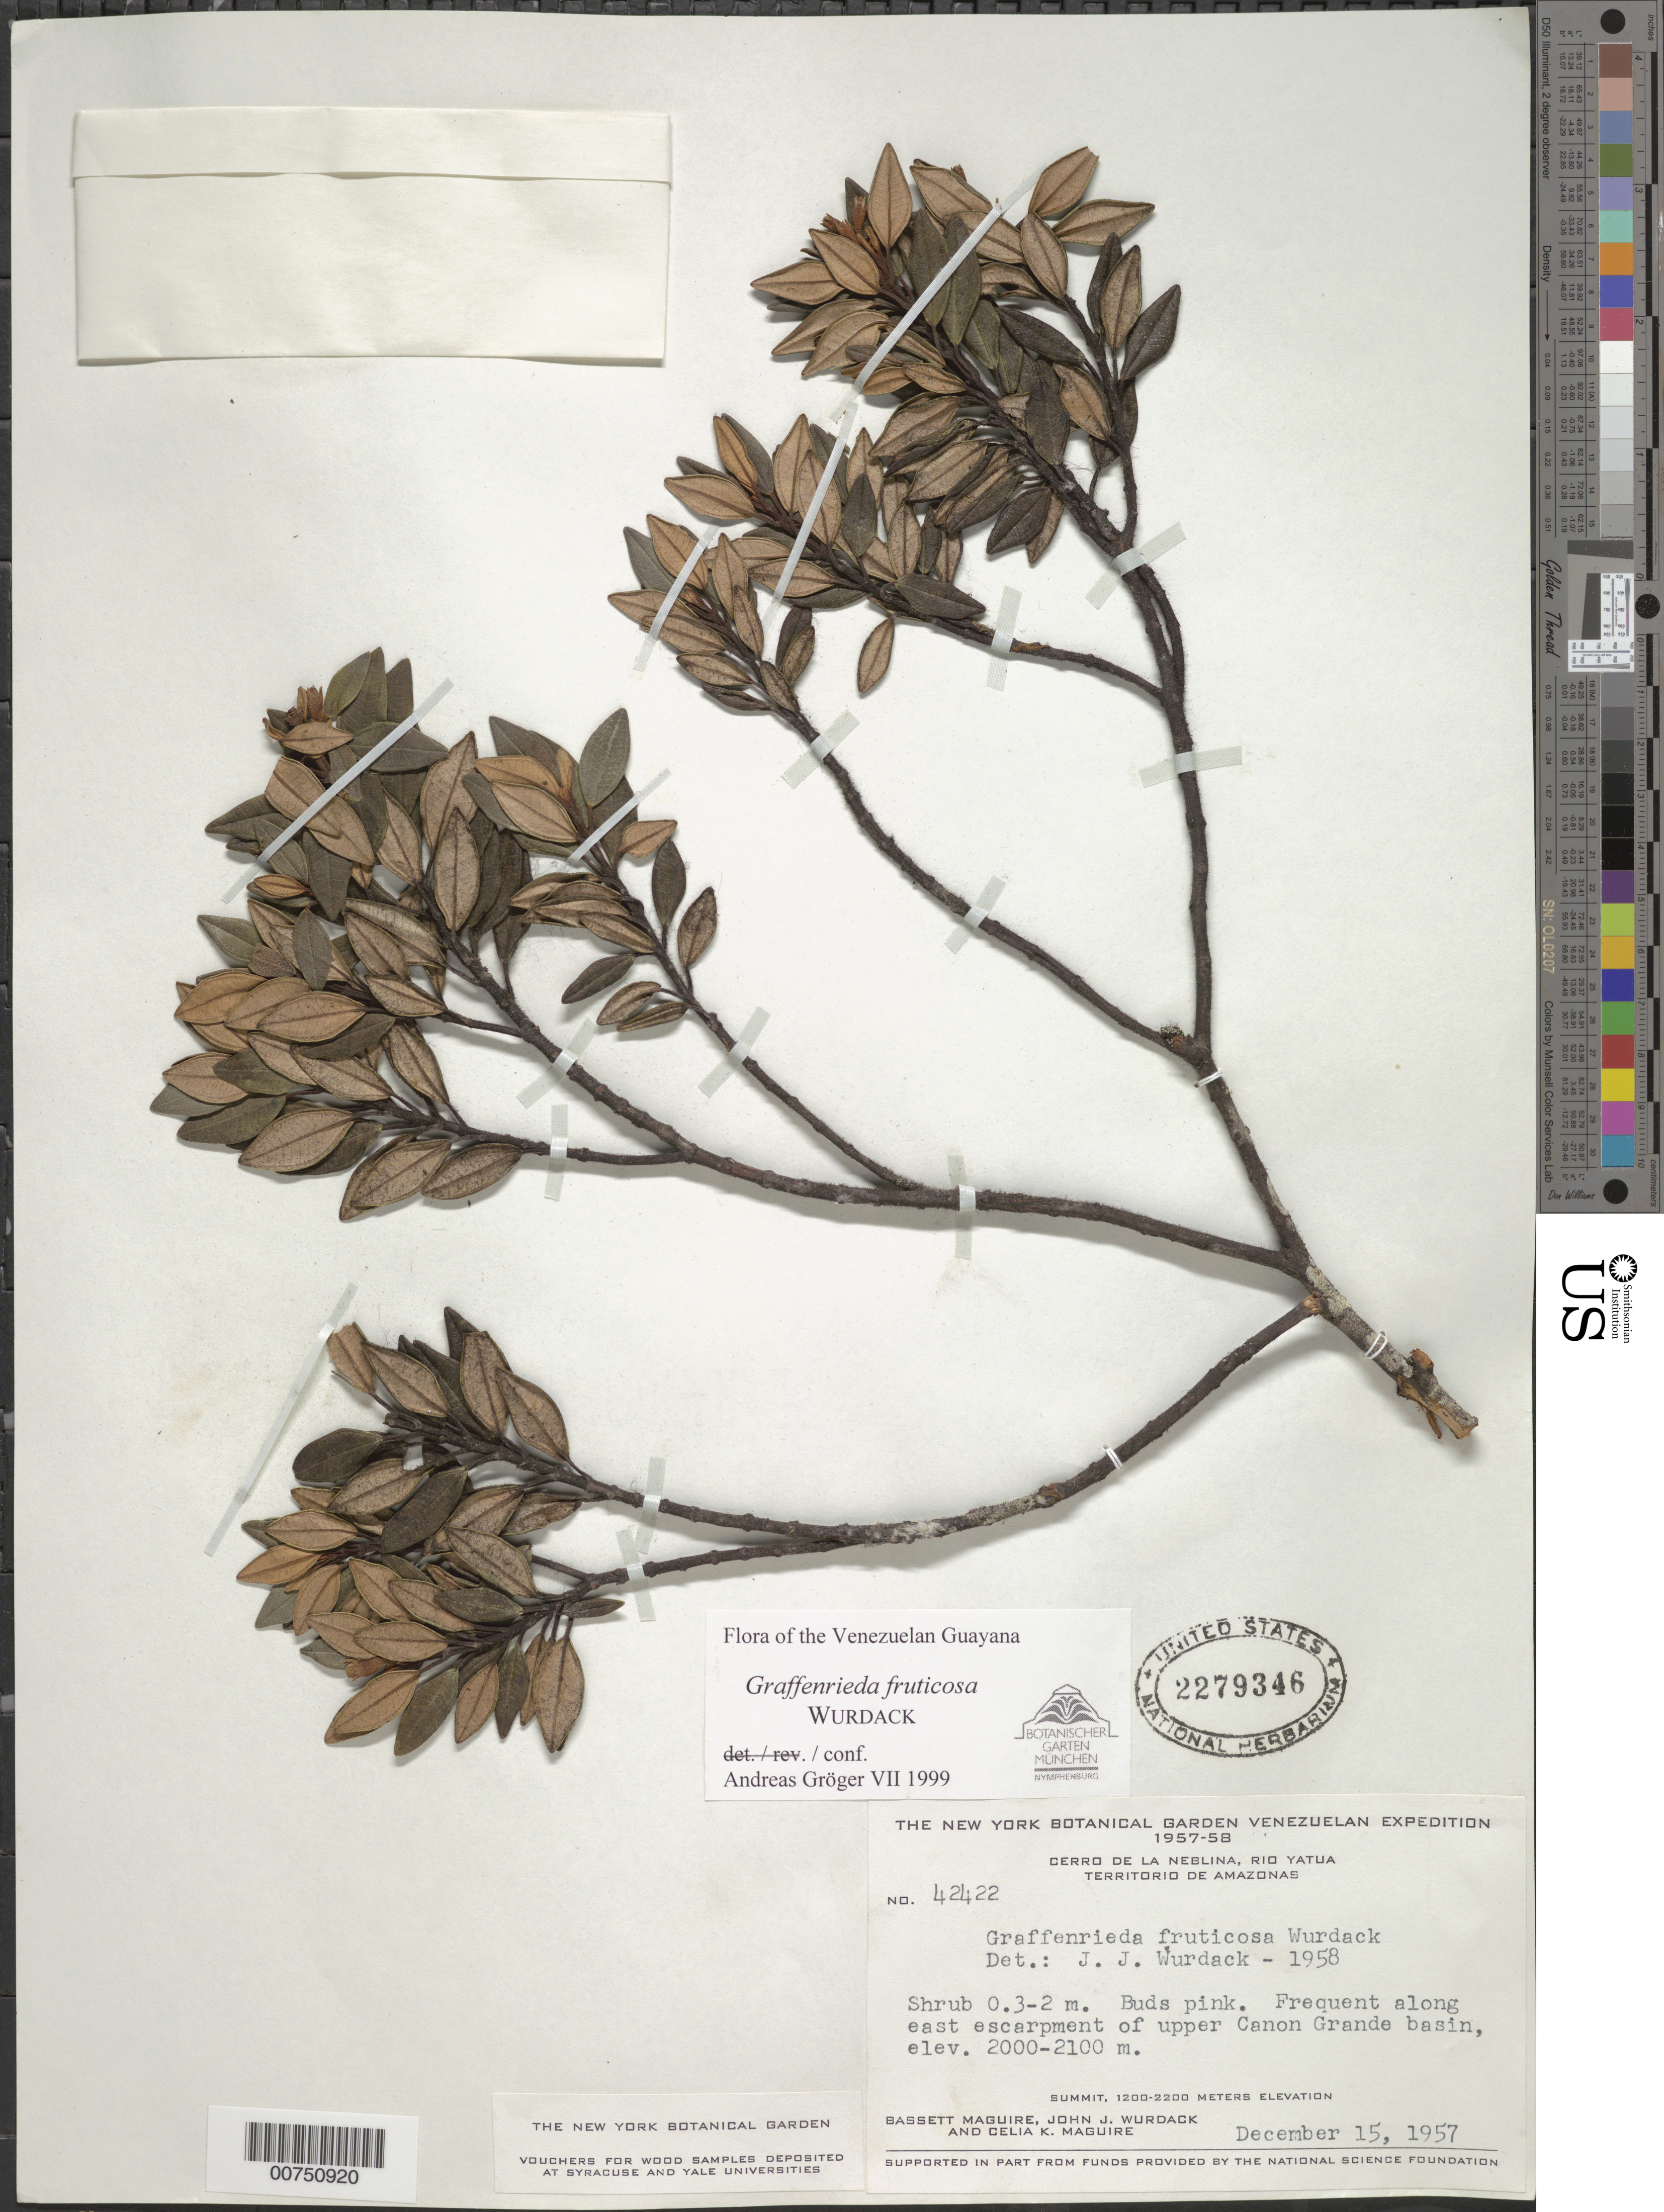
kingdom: Plantae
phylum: Tracheophyta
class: Magnoliopsida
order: Myrtales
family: Melastomataceae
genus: Graffenrieda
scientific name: Graffenrieda fruticosa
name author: Wurdack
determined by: Gröger, A.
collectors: B. Maguire, J. J. Wurdack & C. K. Maguire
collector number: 42422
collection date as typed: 15-Dec-57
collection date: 1957-12-15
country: Venezuela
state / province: Amazonas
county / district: Río Negro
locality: Cerro de la Neblina, Río Yatua, Caño Grande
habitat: Along E escarpment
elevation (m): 2000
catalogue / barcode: US 2279346